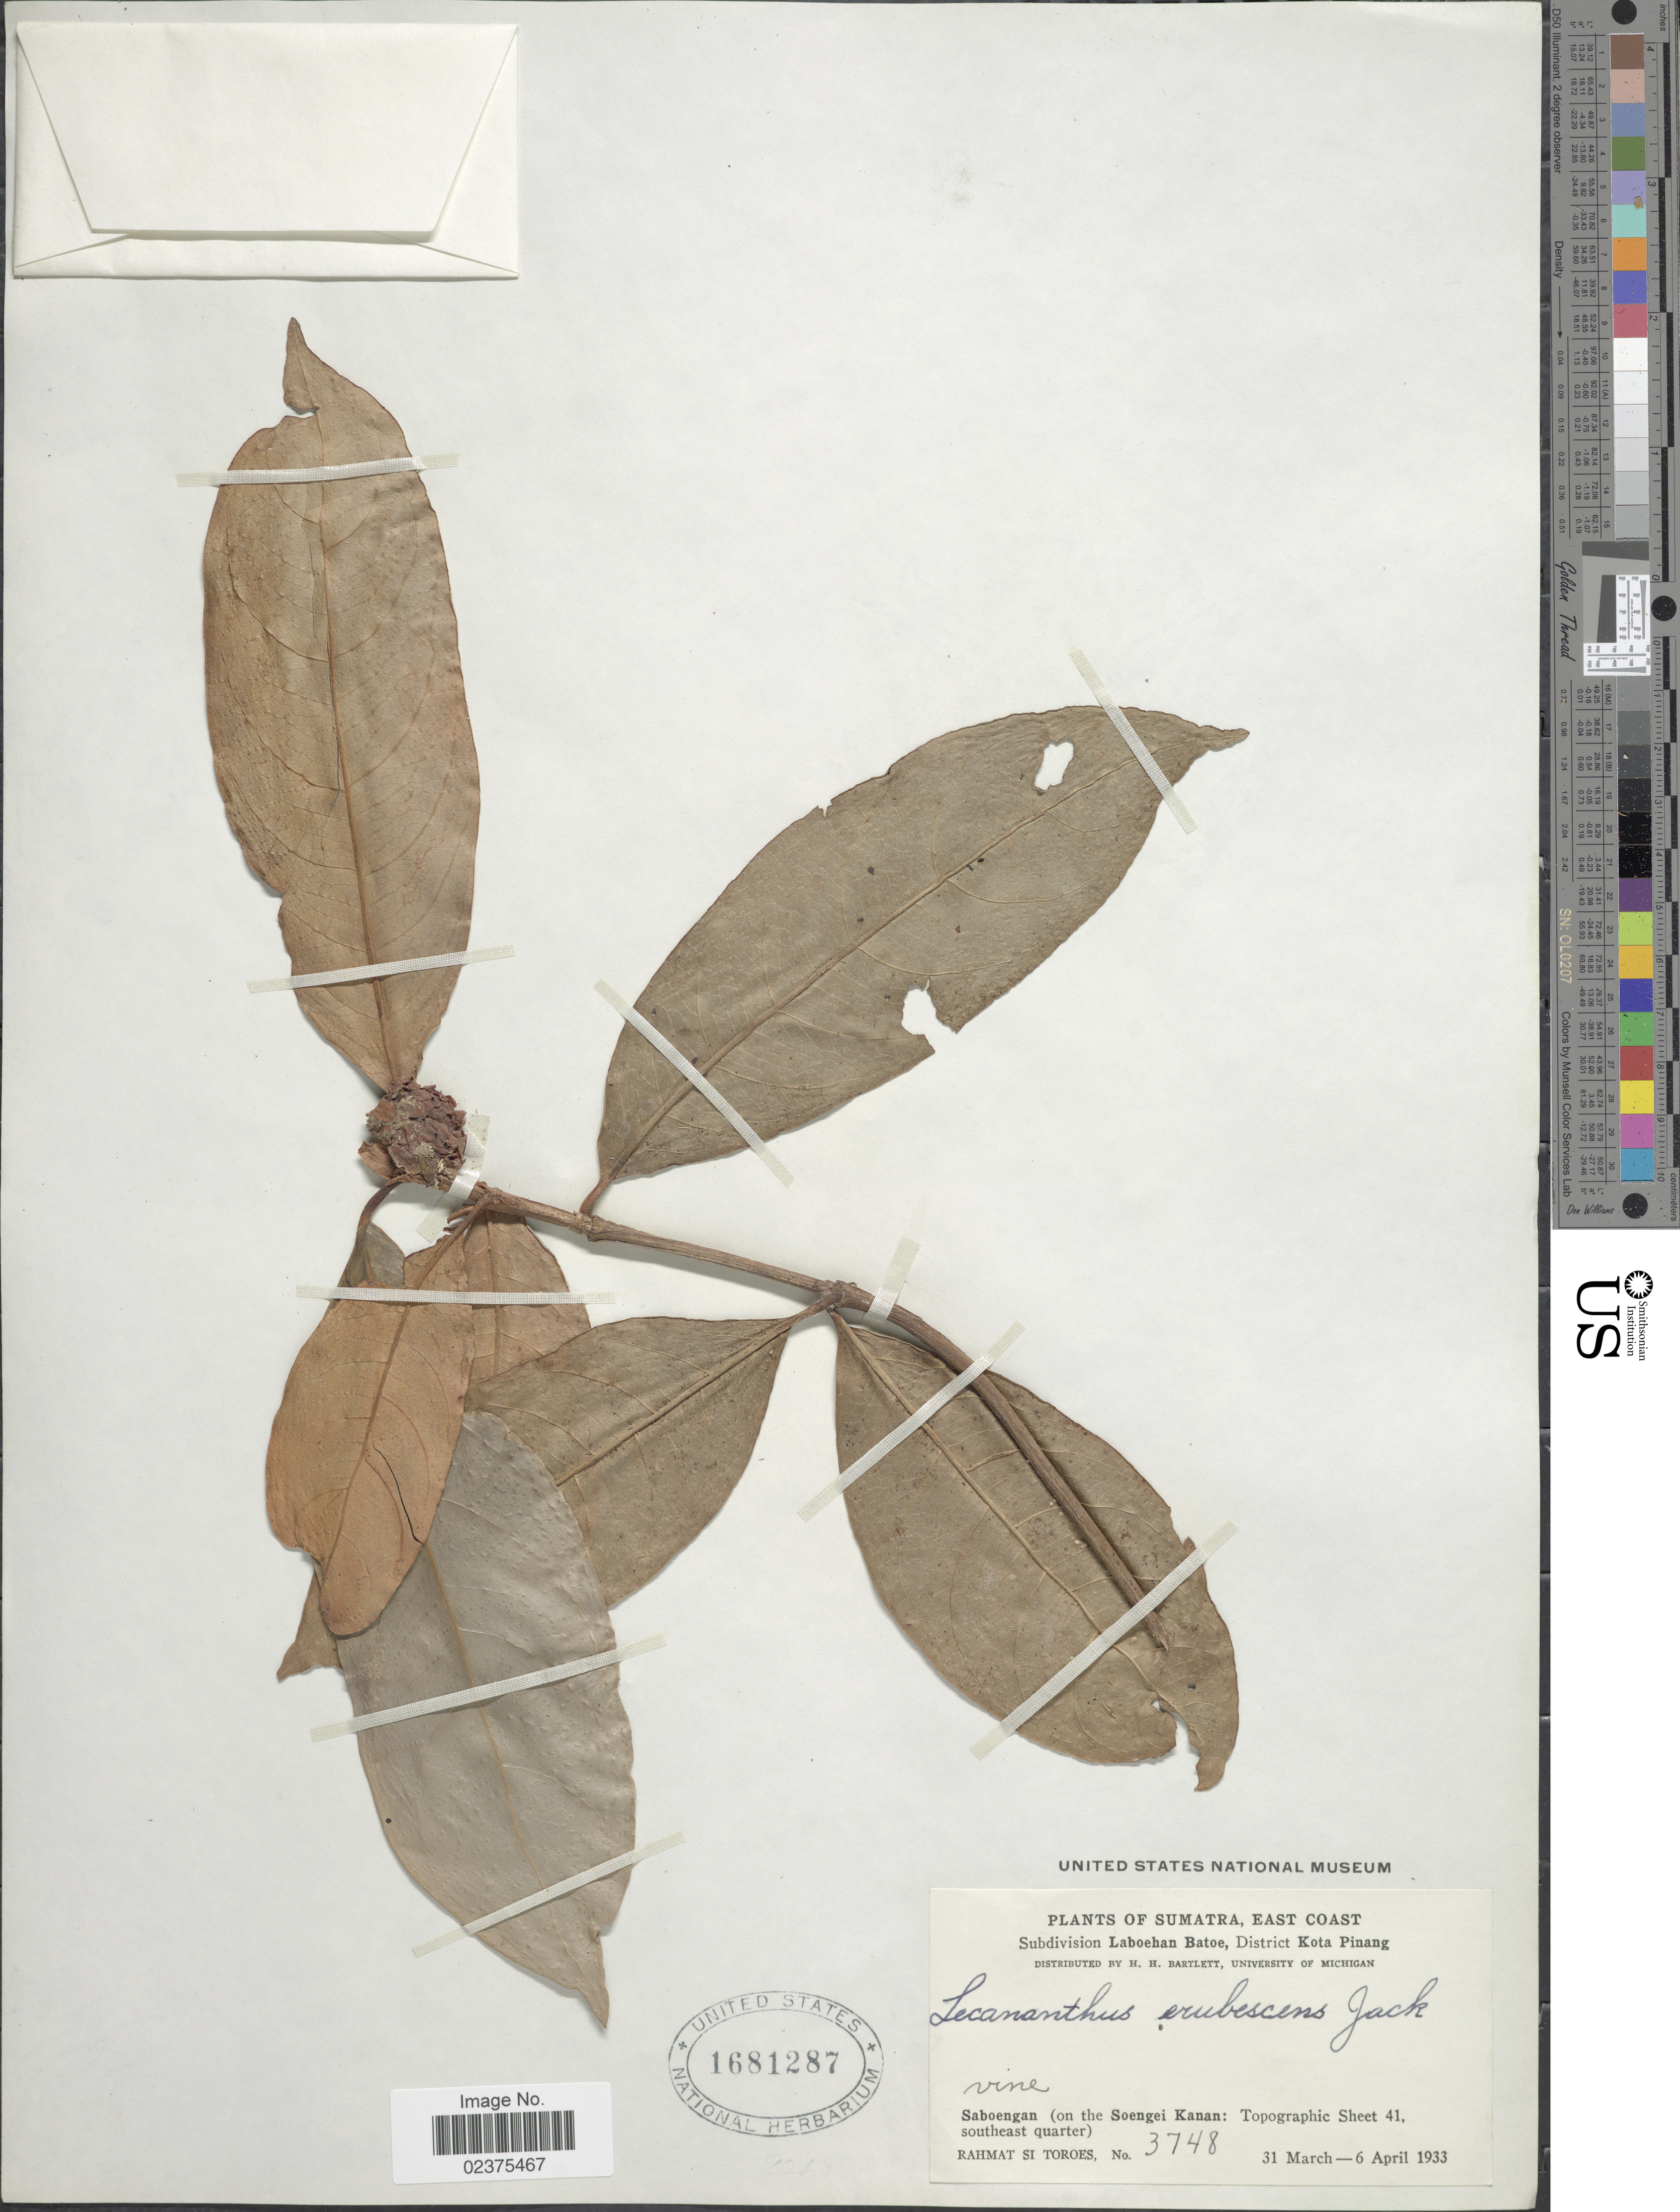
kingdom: Plantae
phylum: Tracheophyta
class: Magnoliopsida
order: Gentianales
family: Rubiaceae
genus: Lecananthus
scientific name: Lecananthus erubescens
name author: Jack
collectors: Rahmat Si Boeea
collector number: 3748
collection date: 1933-03-31/1933-04-06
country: Indonesia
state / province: Sumatra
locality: Sumatra, East Coast, Laboehan Batoe, District Kota Pinang, Saboengan (on the Soengei Kanan: Topographic Sheet 41, southeast quarter)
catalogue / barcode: US 1681287